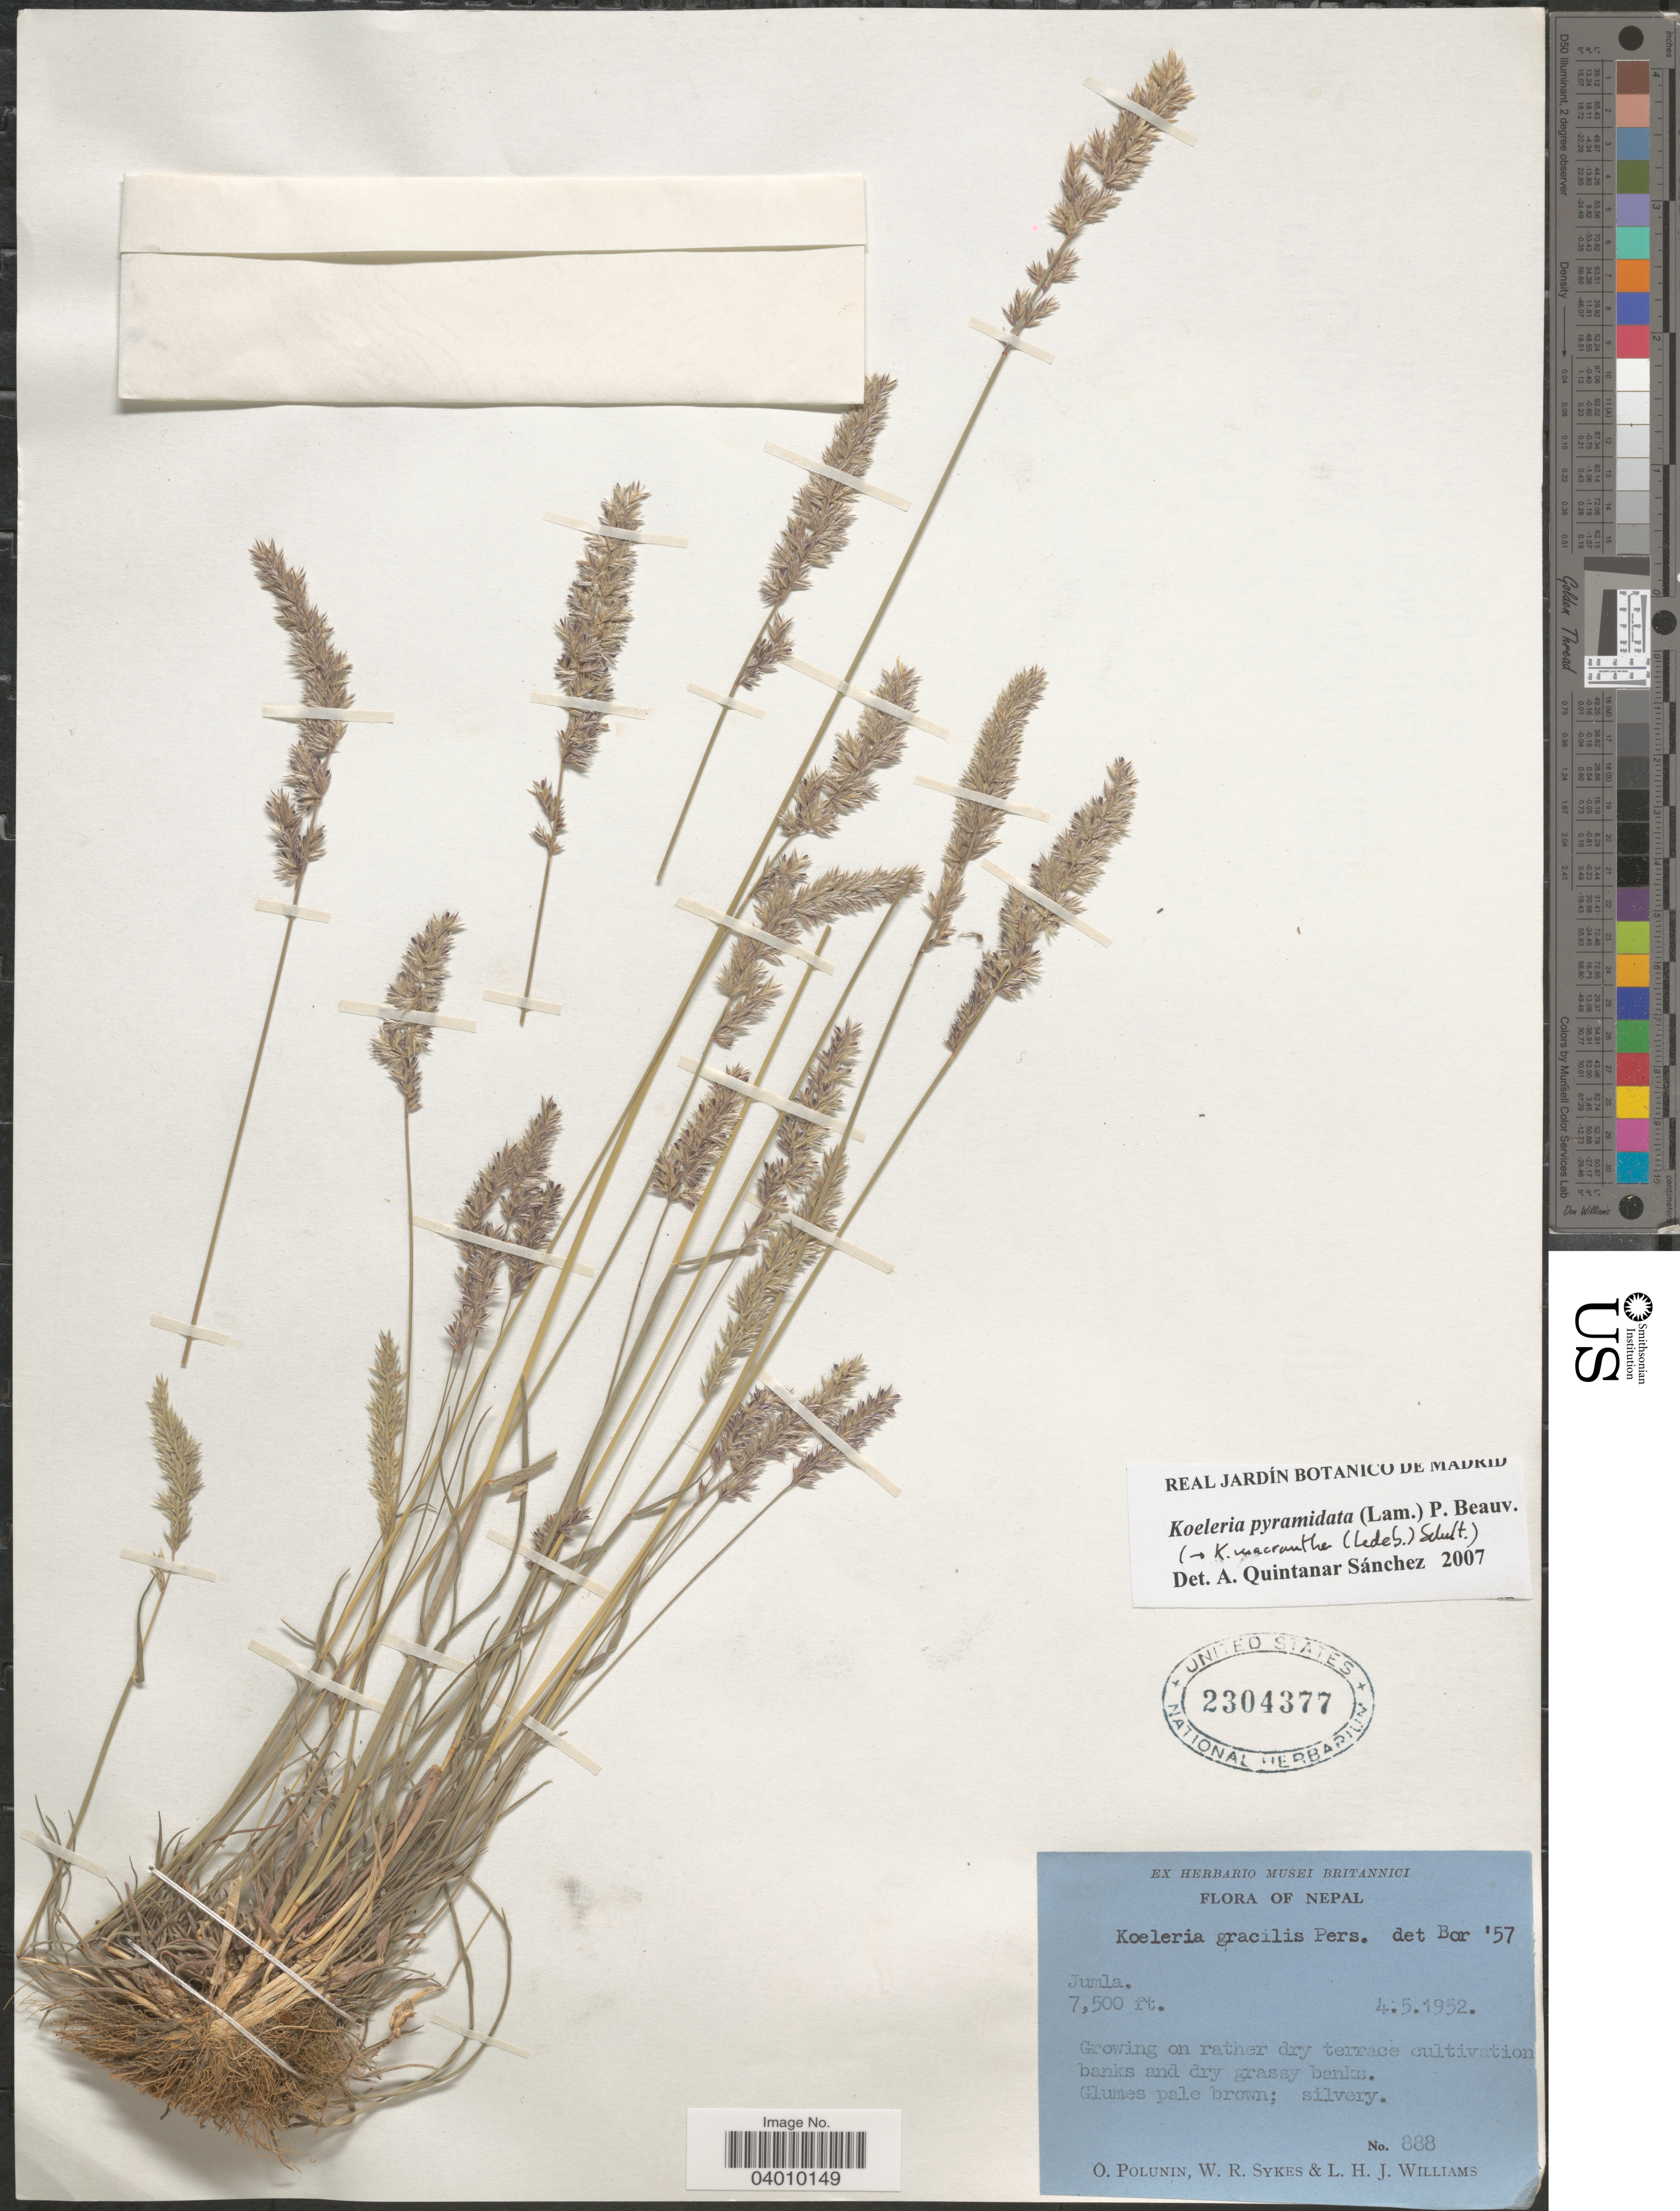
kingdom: Plantae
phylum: Tracheophyta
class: Liliopsida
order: Poales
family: Poaceae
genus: Koeleria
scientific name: Koeleria pyramidata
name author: (Lam.) P. Beauv.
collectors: O. V. Polunin, W. R. Sykes & L. H. J. Williams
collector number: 888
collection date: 1952-05-04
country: Nepal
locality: Jumla.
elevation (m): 2286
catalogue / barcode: US 2304377